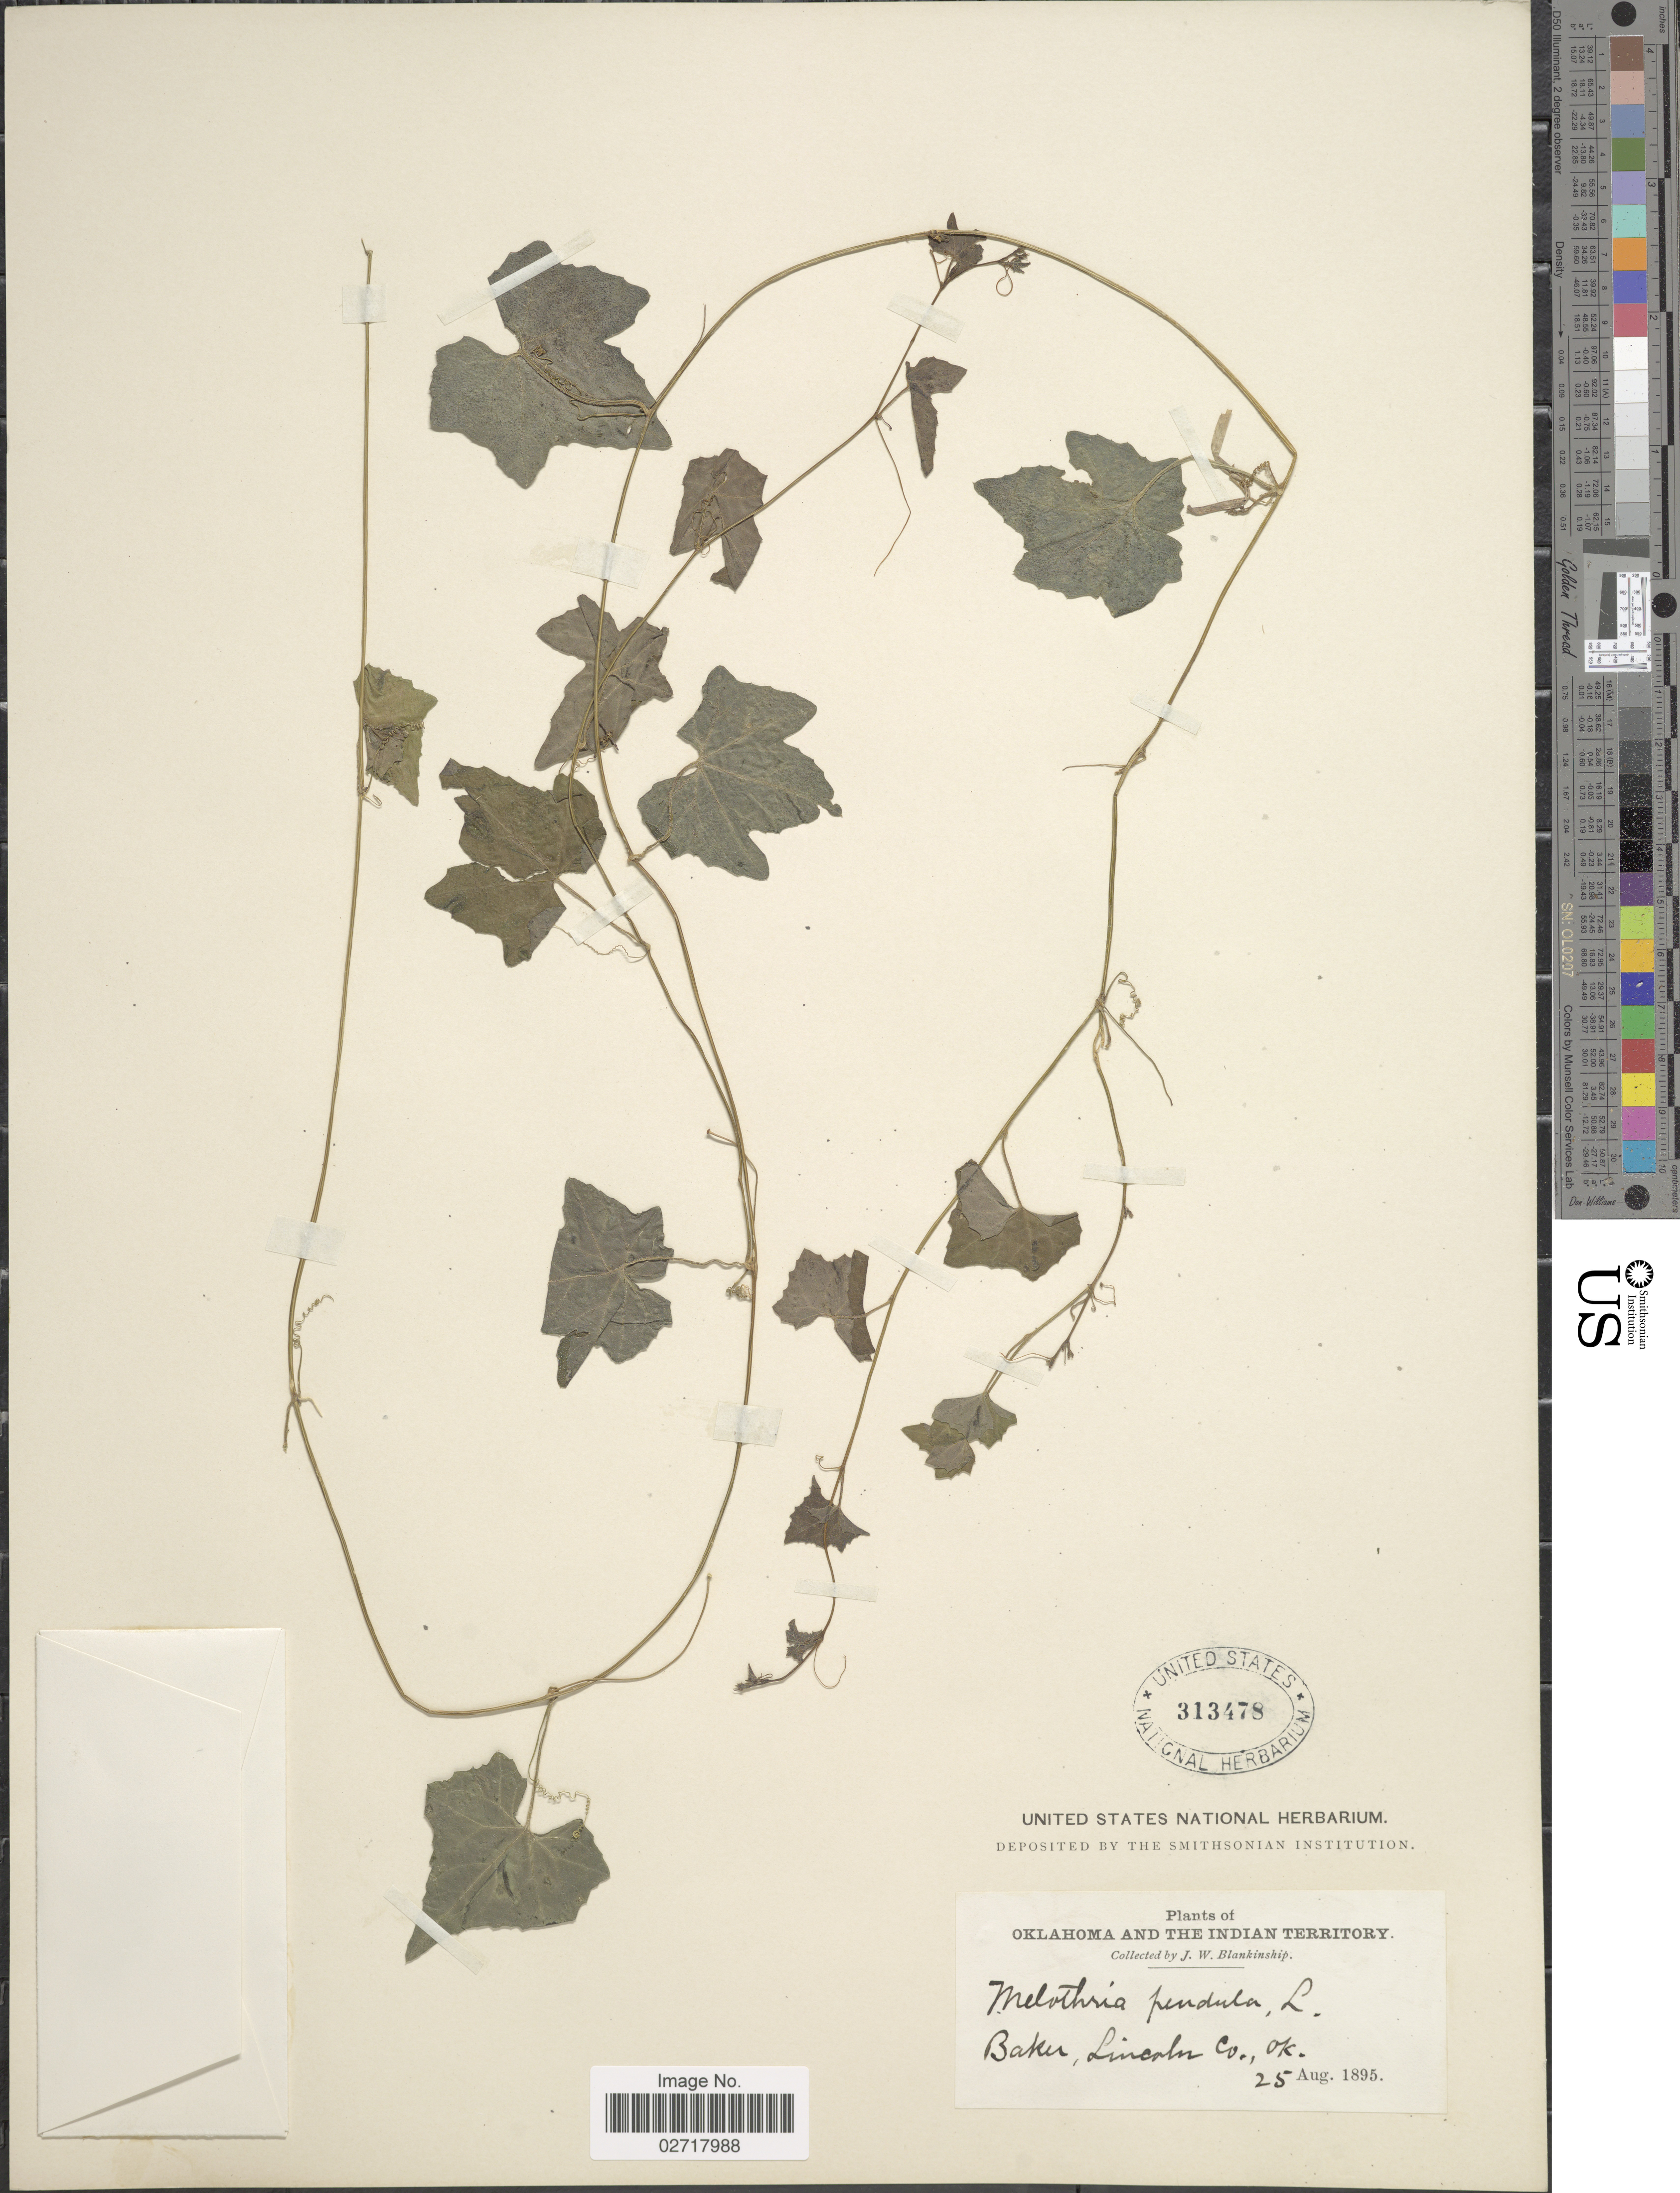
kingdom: Plantae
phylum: Tracheophyta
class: Magnoliopsida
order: Cucurbitales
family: Cucurbitaceae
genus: Melothria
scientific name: Melothria pendula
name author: L.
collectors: J. W. Blankinship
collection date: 1895-08-25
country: United States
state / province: Oklahoma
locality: Indian Territory. Baker, Lincoln Co.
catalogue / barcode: US 313478